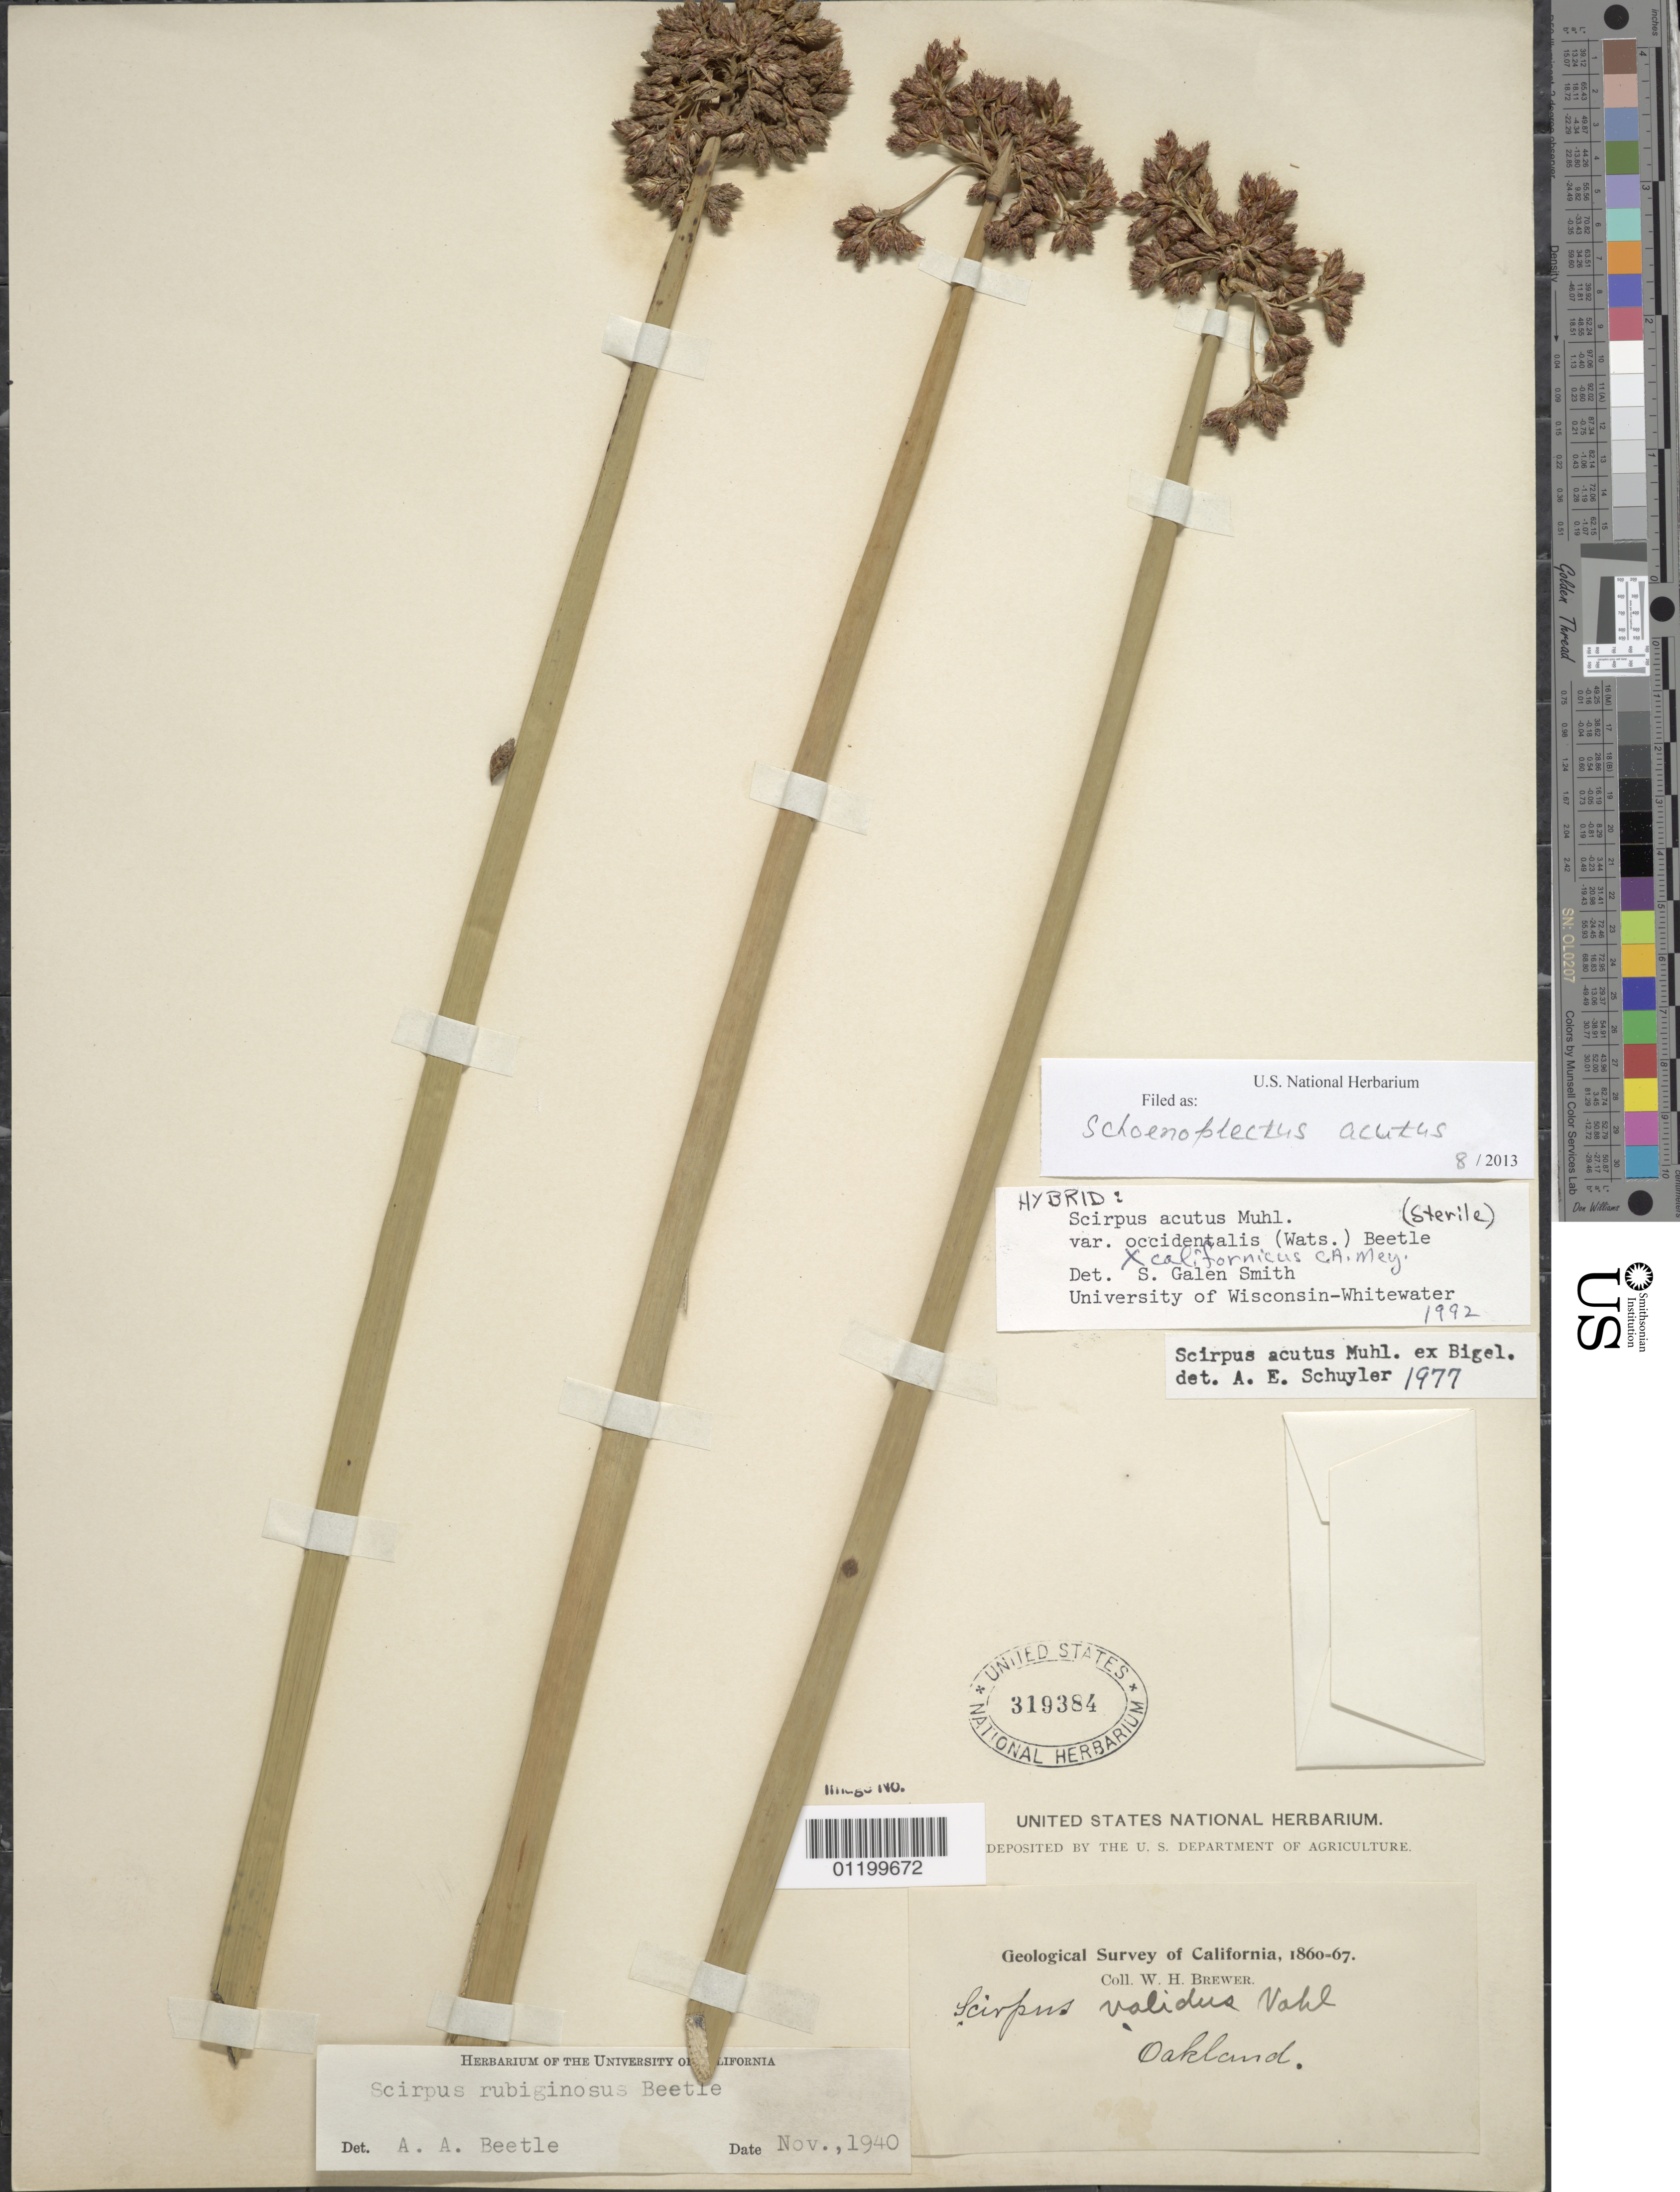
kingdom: Plantae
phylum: Tracheophyta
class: Liliopsida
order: Poales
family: Cyperaceae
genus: Schoenoplectus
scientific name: Schoenoplectus acutus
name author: (Muhl. ex Bigelow) Á. Löve & D. Löve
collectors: W. H. Brewer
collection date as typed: Apr 1860 to -- Apr 1867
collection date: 1860-04/1867-04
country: United States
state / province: California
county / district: Alameda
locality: Oakland.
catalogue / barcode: US 319384